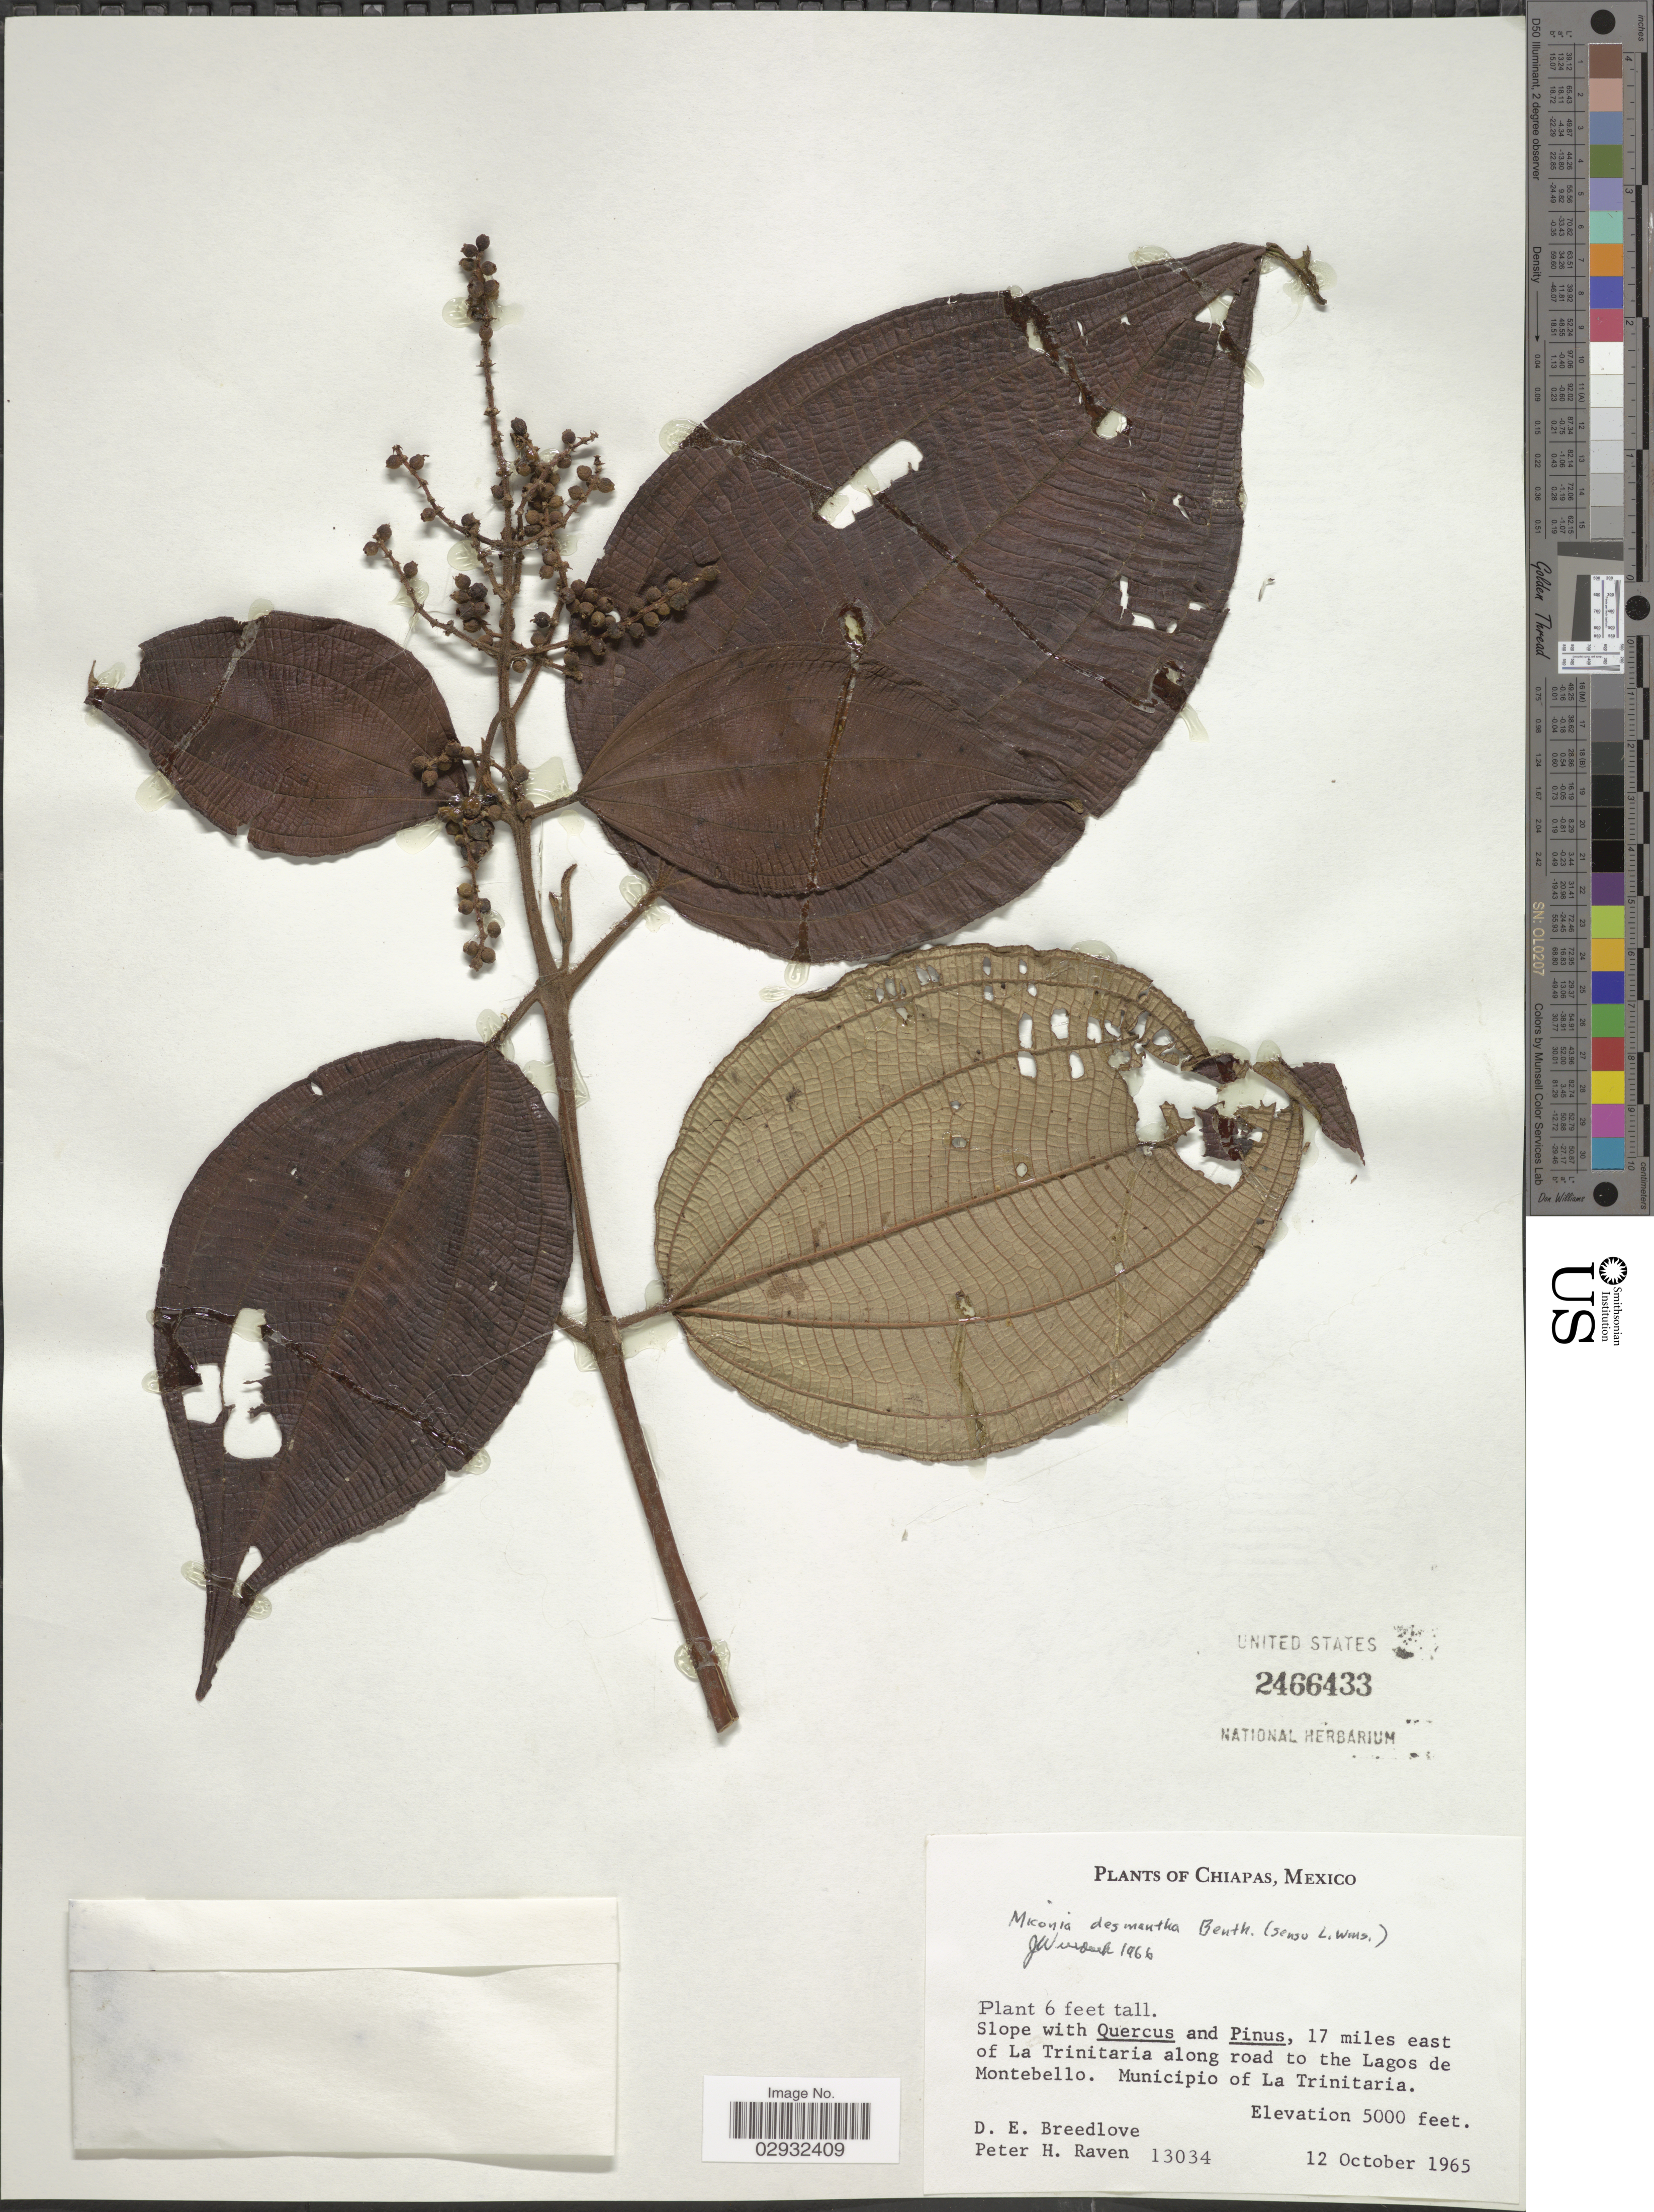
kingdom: Plantae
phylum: Tracheophyta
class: Magnoliopsida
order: Myrtales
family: Melastomataceae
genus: Miconia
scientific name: Miconia desmantha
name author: Benth.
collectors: D. E. Breedlove & P. Raven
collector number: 13034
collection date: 1965-10-12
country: Mexico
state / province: Chiapas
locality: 17 miles east of La Trinitaria along road the Lagos de Montebello. Municipio of La Trinitaria.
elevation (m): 1524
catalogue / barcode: US 2466433